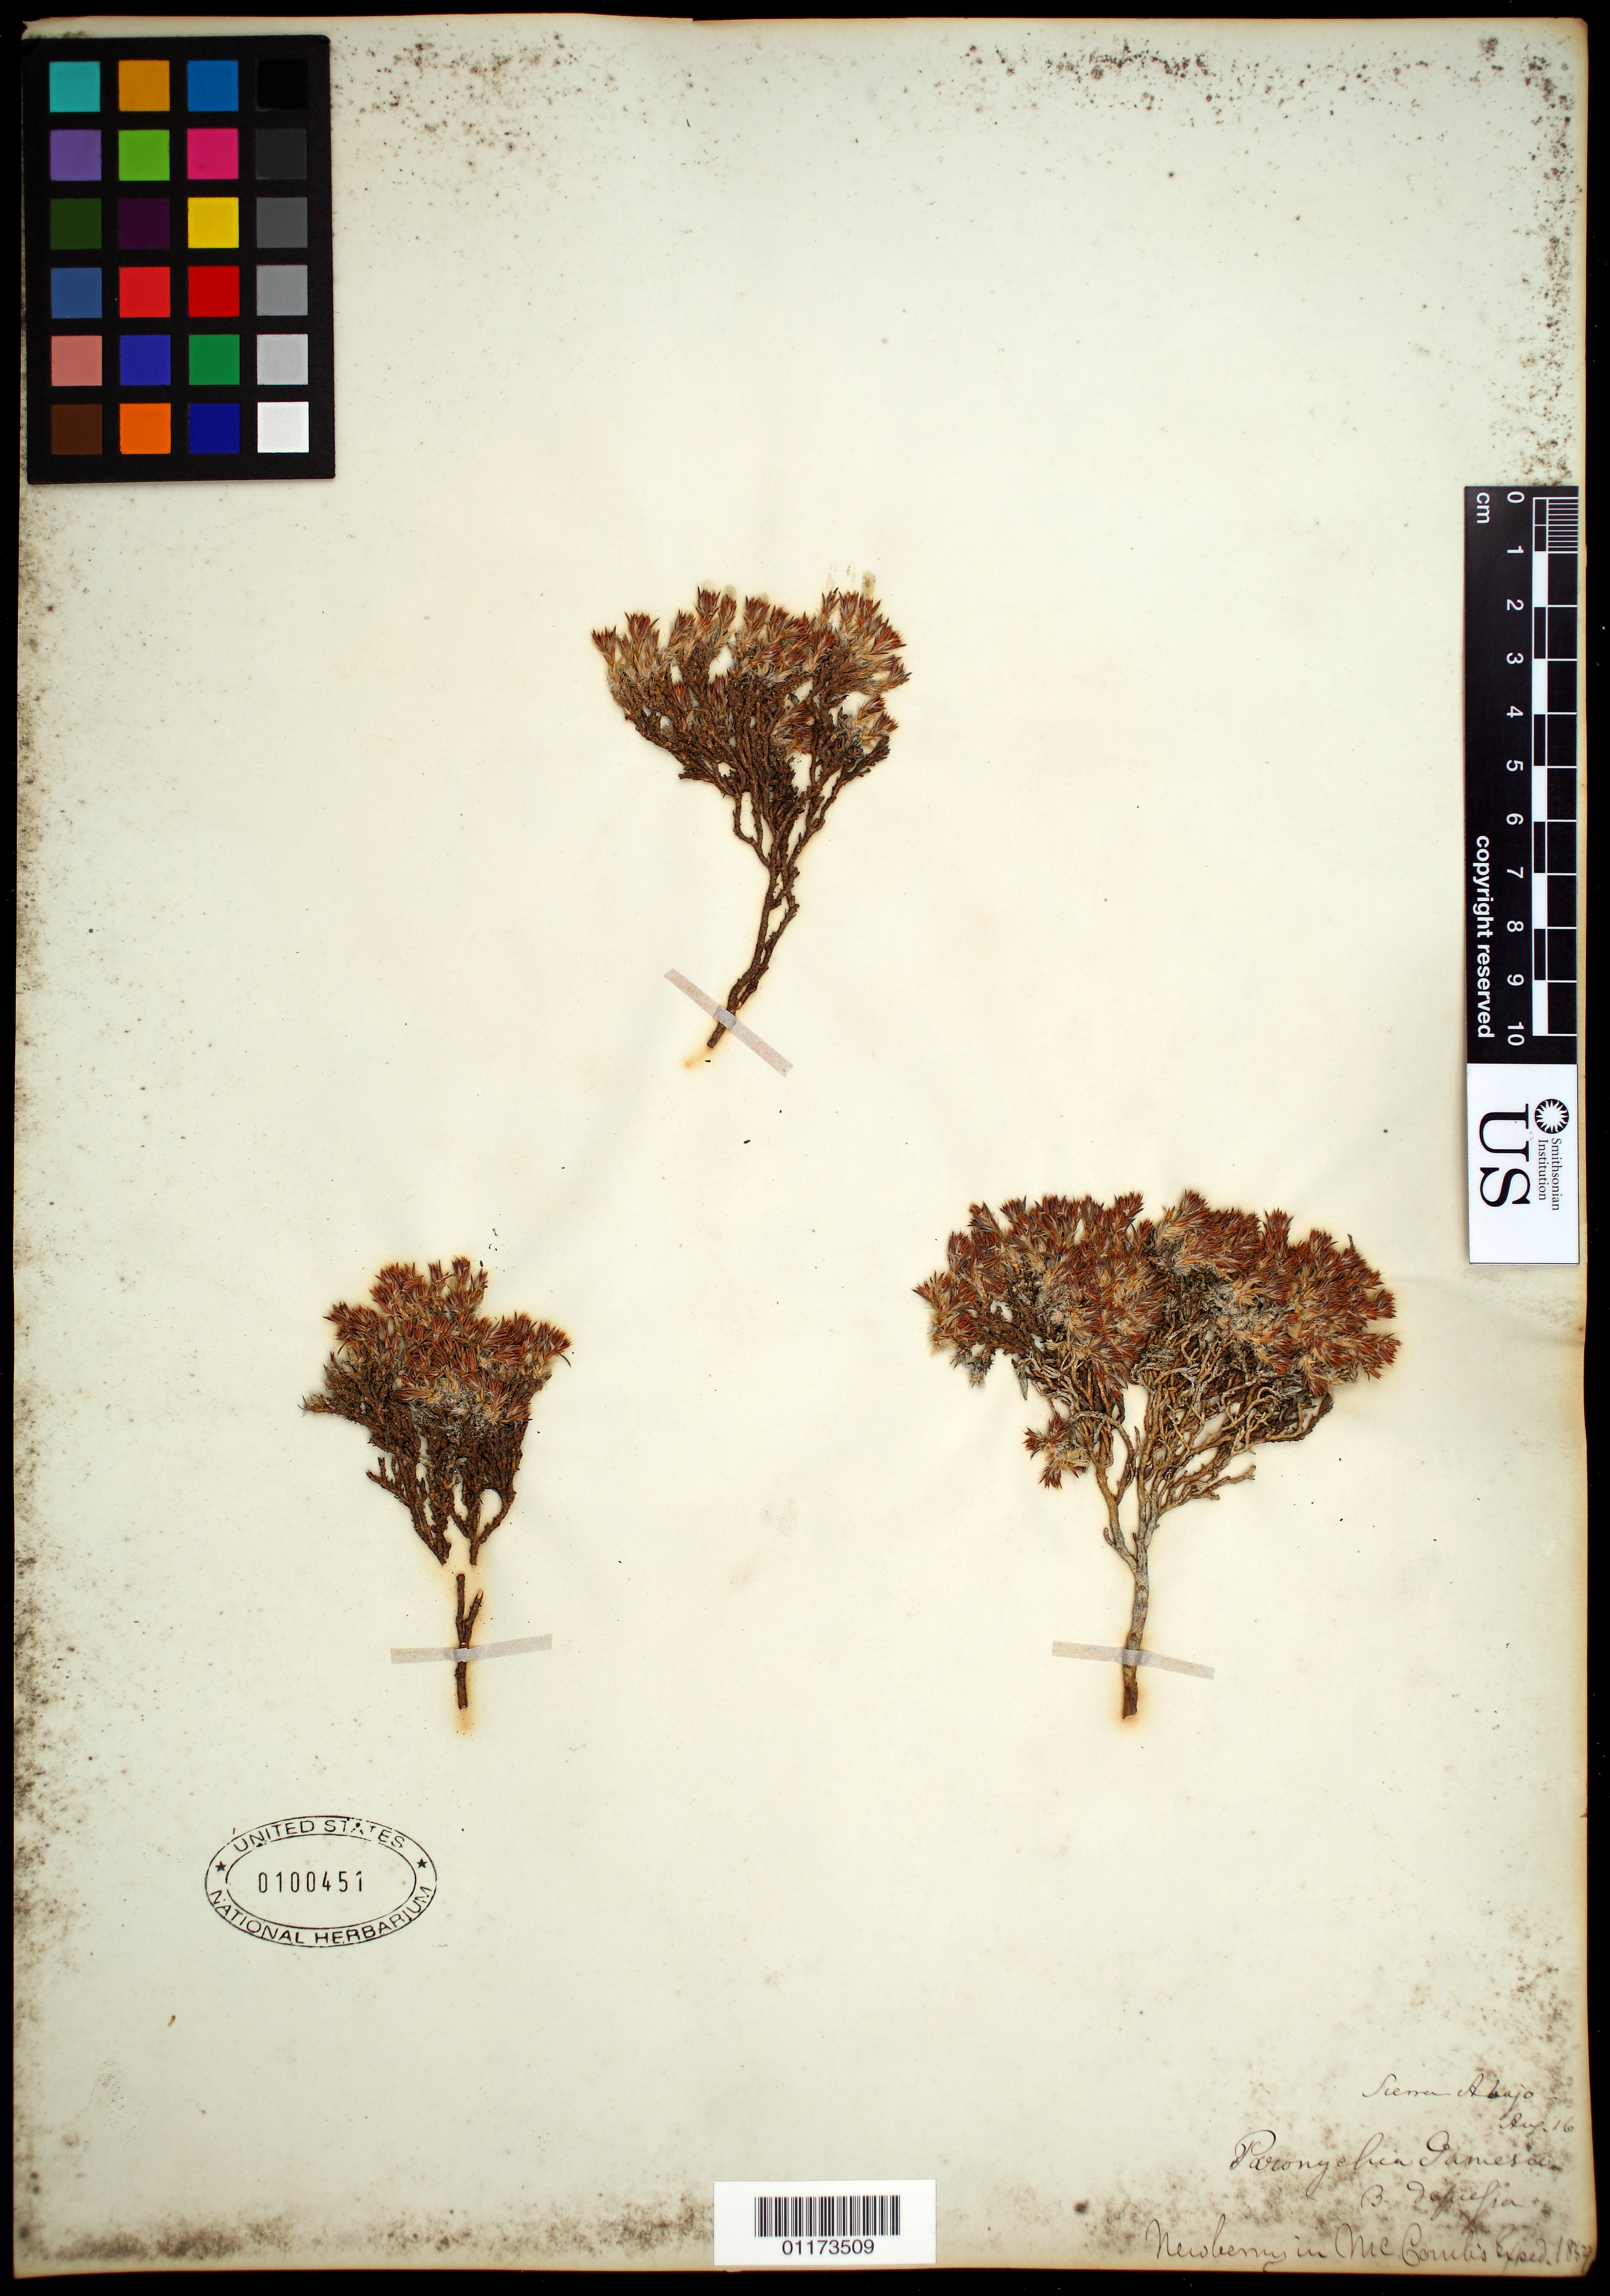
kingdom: Plantae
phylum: Tracheophyta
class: Magnoliopsida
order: Caryophyllales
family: Caryophyllaceae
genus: Paronychia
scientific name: Paronychia jamesii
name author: Torr. & A. Gray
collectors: J. S. Newberry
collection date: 1859-08-16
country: United States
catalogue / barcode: US 100451